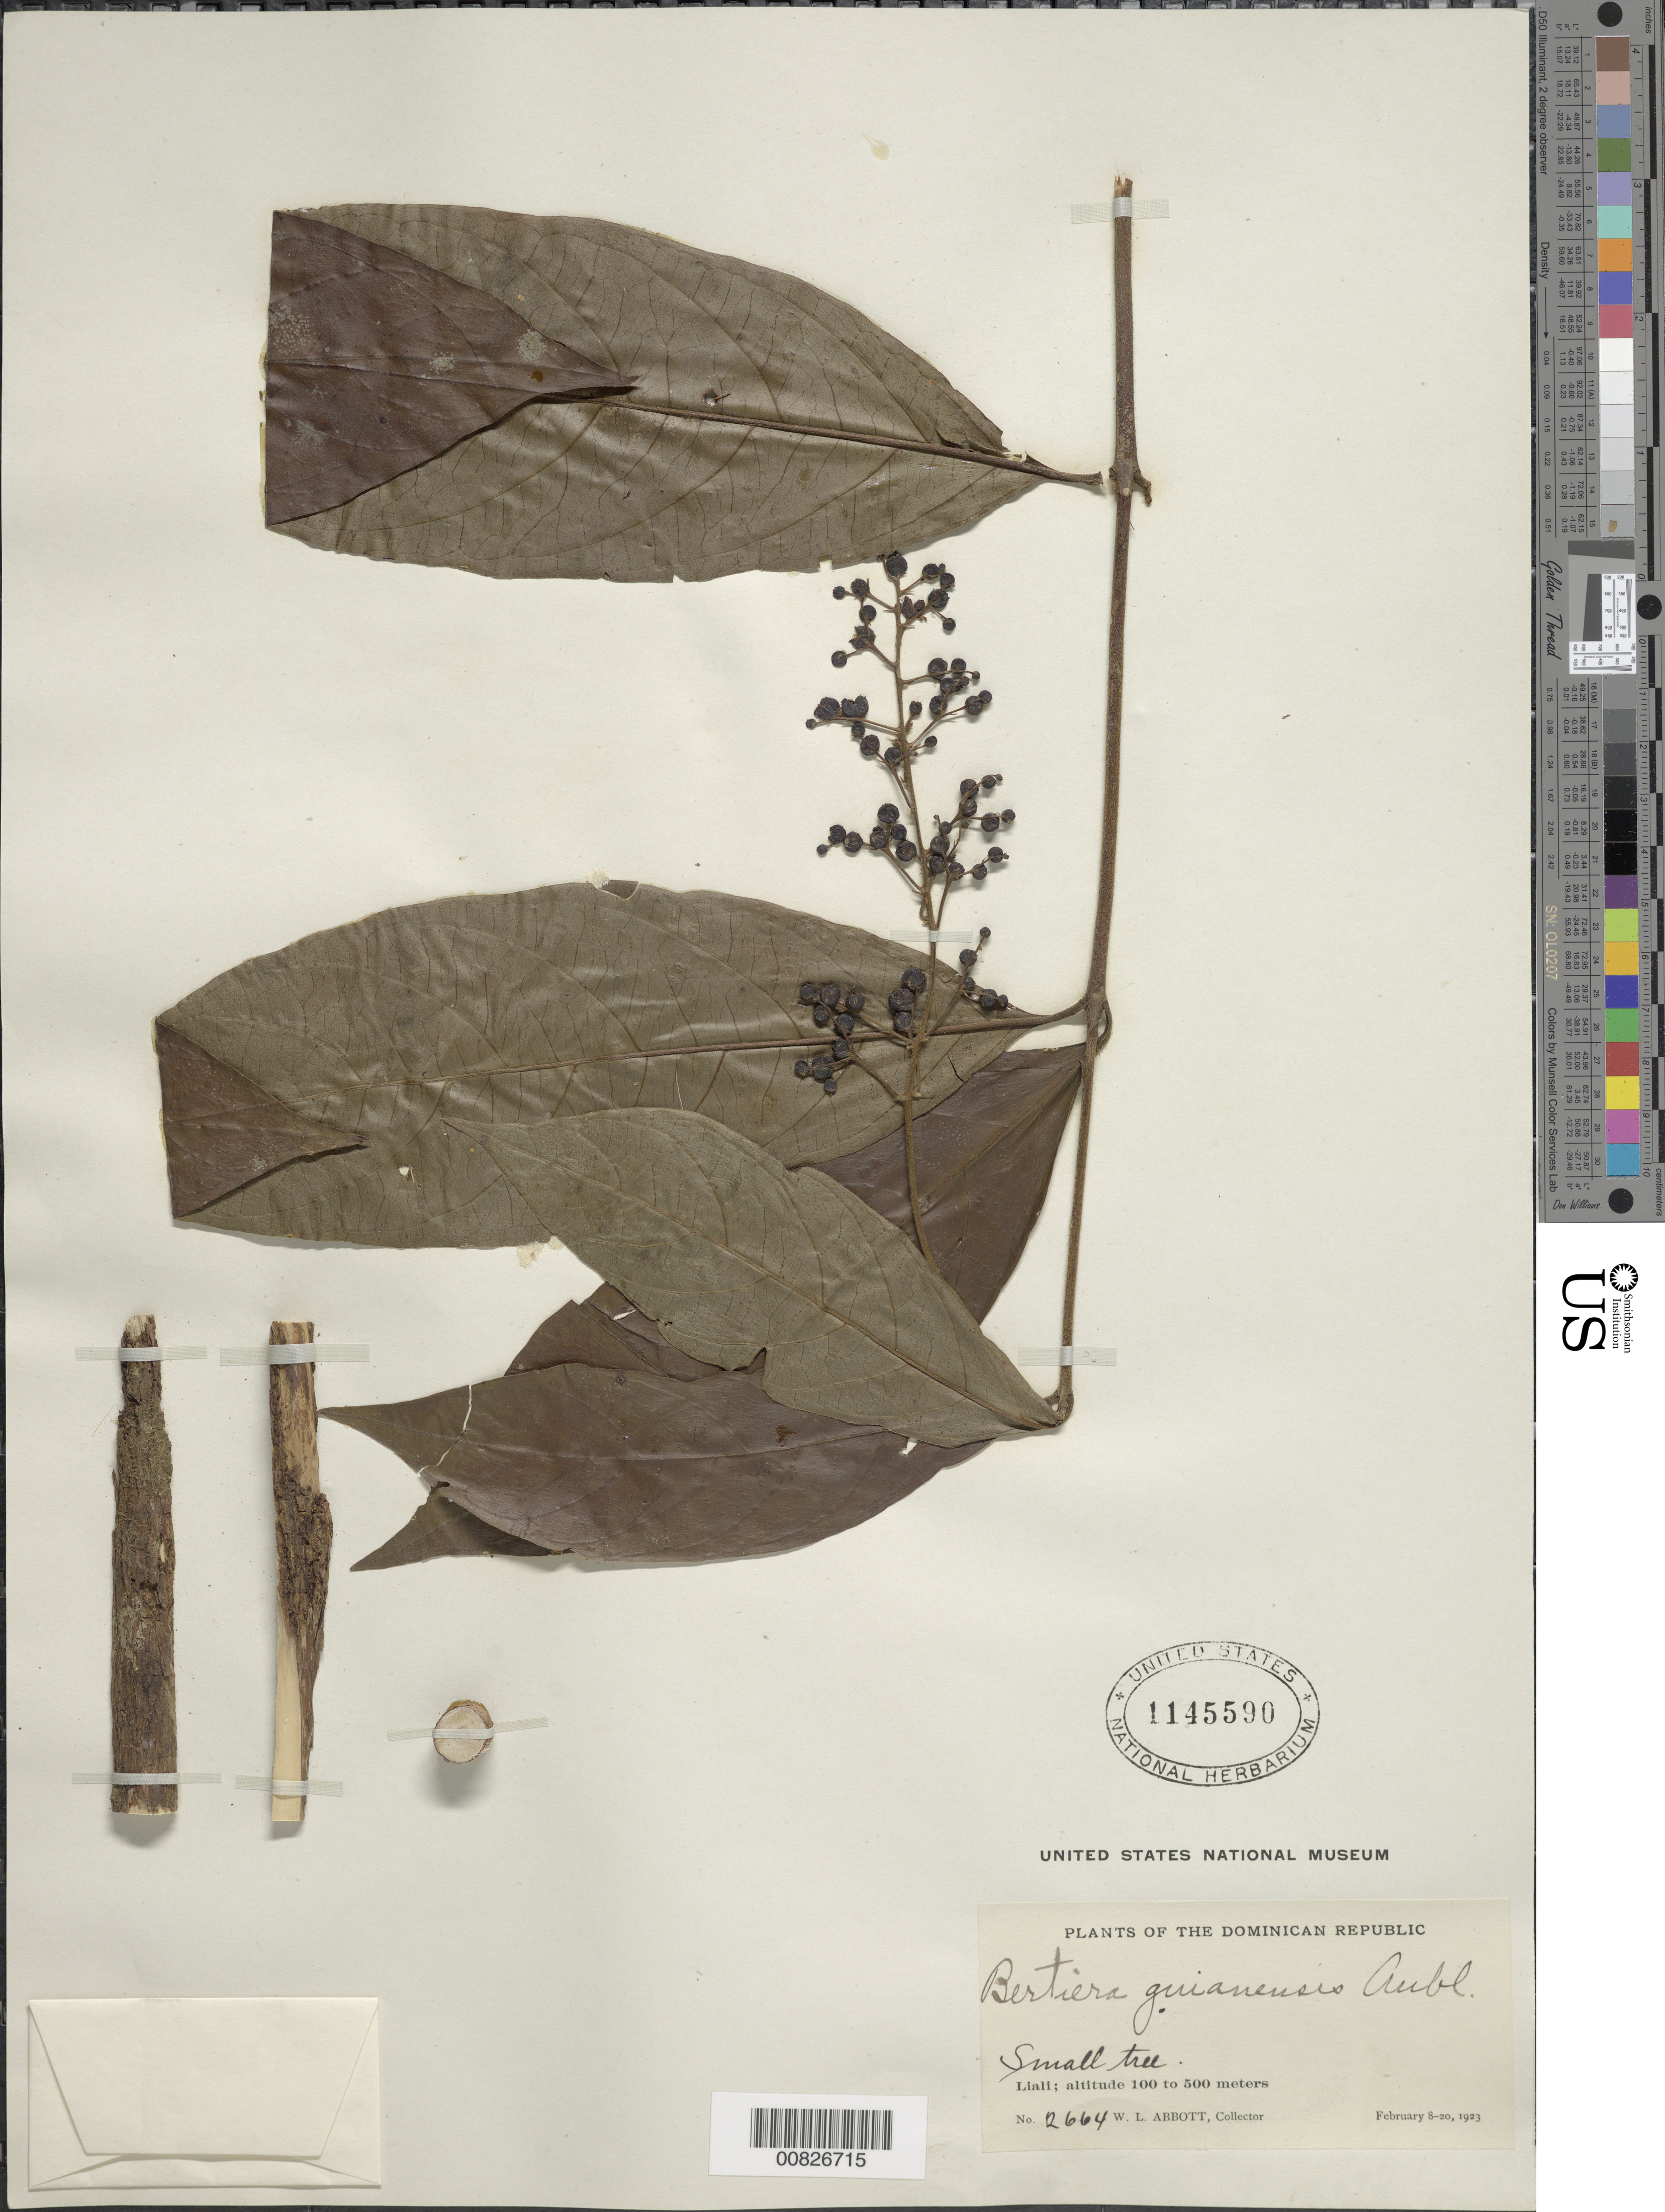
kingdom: Plantae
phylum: Tracheophyta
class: Magnoliopsida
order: Gentianales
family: Rubiaceae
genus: Bertiera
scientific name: Bertiera guianensis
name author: Aubl.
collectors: W. L. Abbott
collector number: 2664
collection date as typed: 08 Feb 1923 to 20 Feb 1923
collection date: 1923-02-08/1923-02-20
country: Dominican Republic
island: Hispaniola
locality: Liali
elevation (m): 100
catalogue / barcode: US 1145590